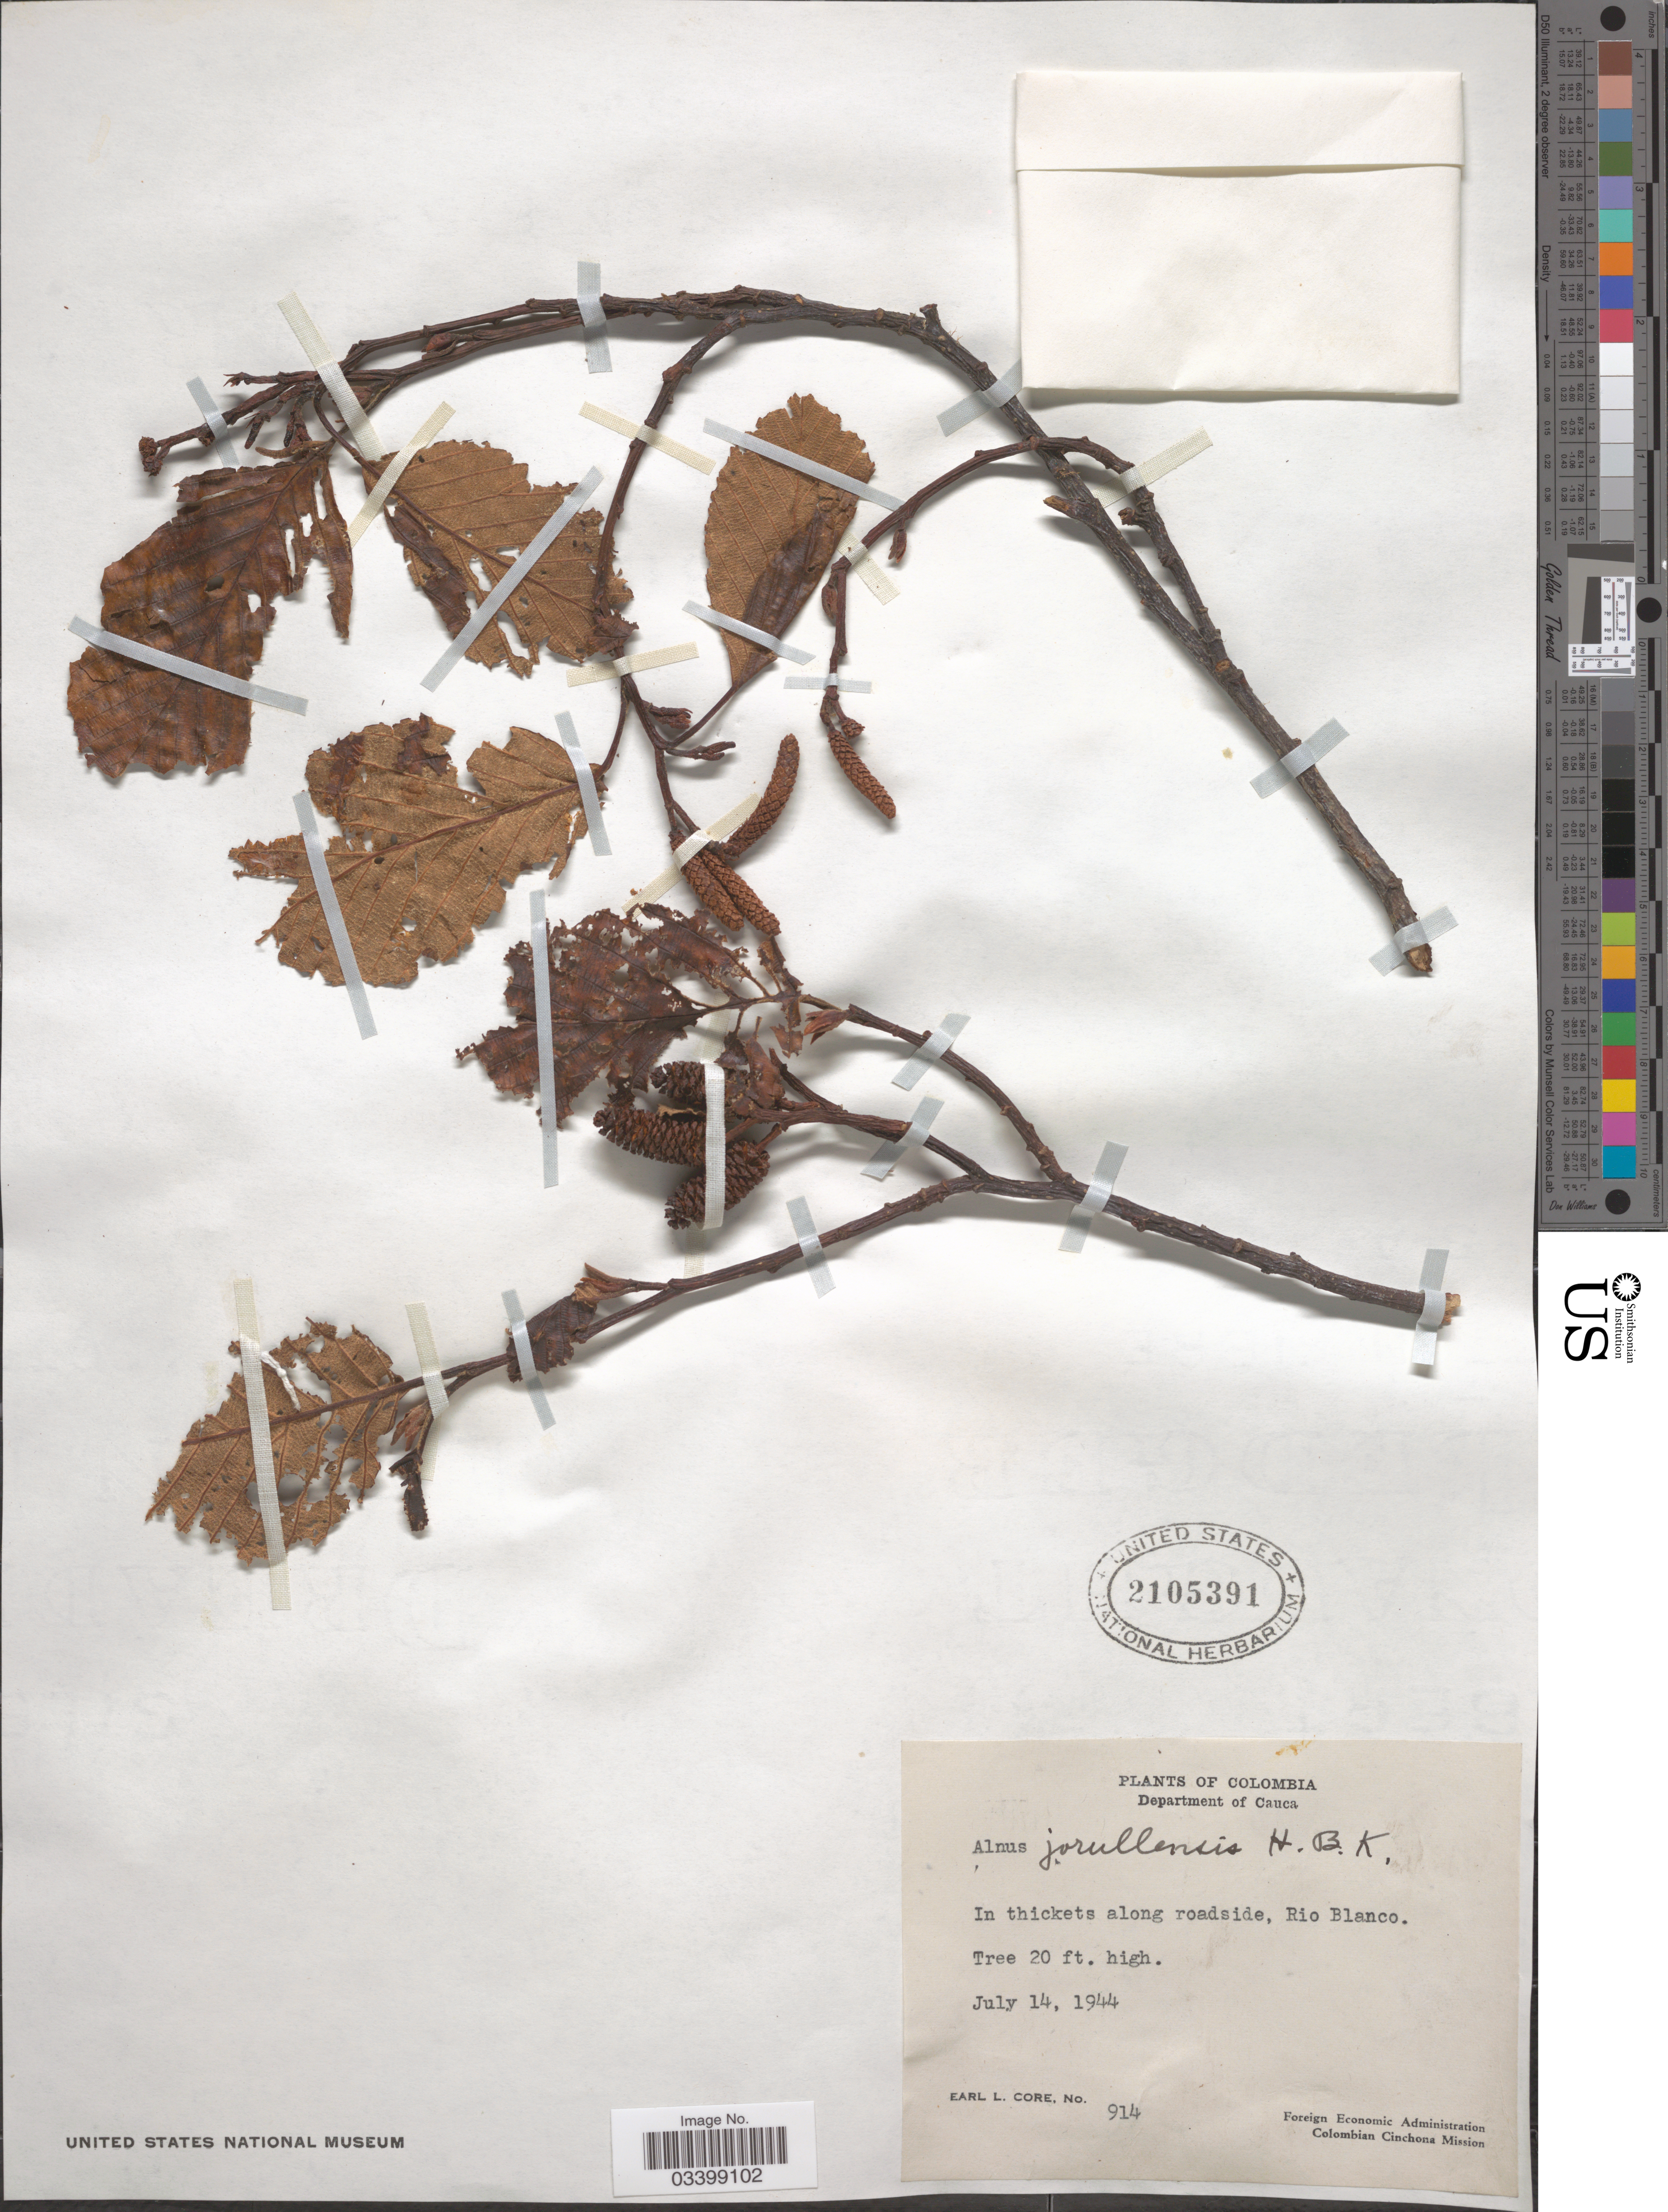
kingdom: Plantae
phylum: Tracheophyta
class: Magnoliopsida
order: Fagales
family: Betulaceae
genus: Alnus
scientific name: Alnus acuminata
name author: Kunth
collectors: E. L. Core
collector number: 914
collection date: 1944-07-14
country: Colombia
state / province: Cauca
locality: In thickets along roadside, Rio Blanco.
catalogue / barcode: US 2105391